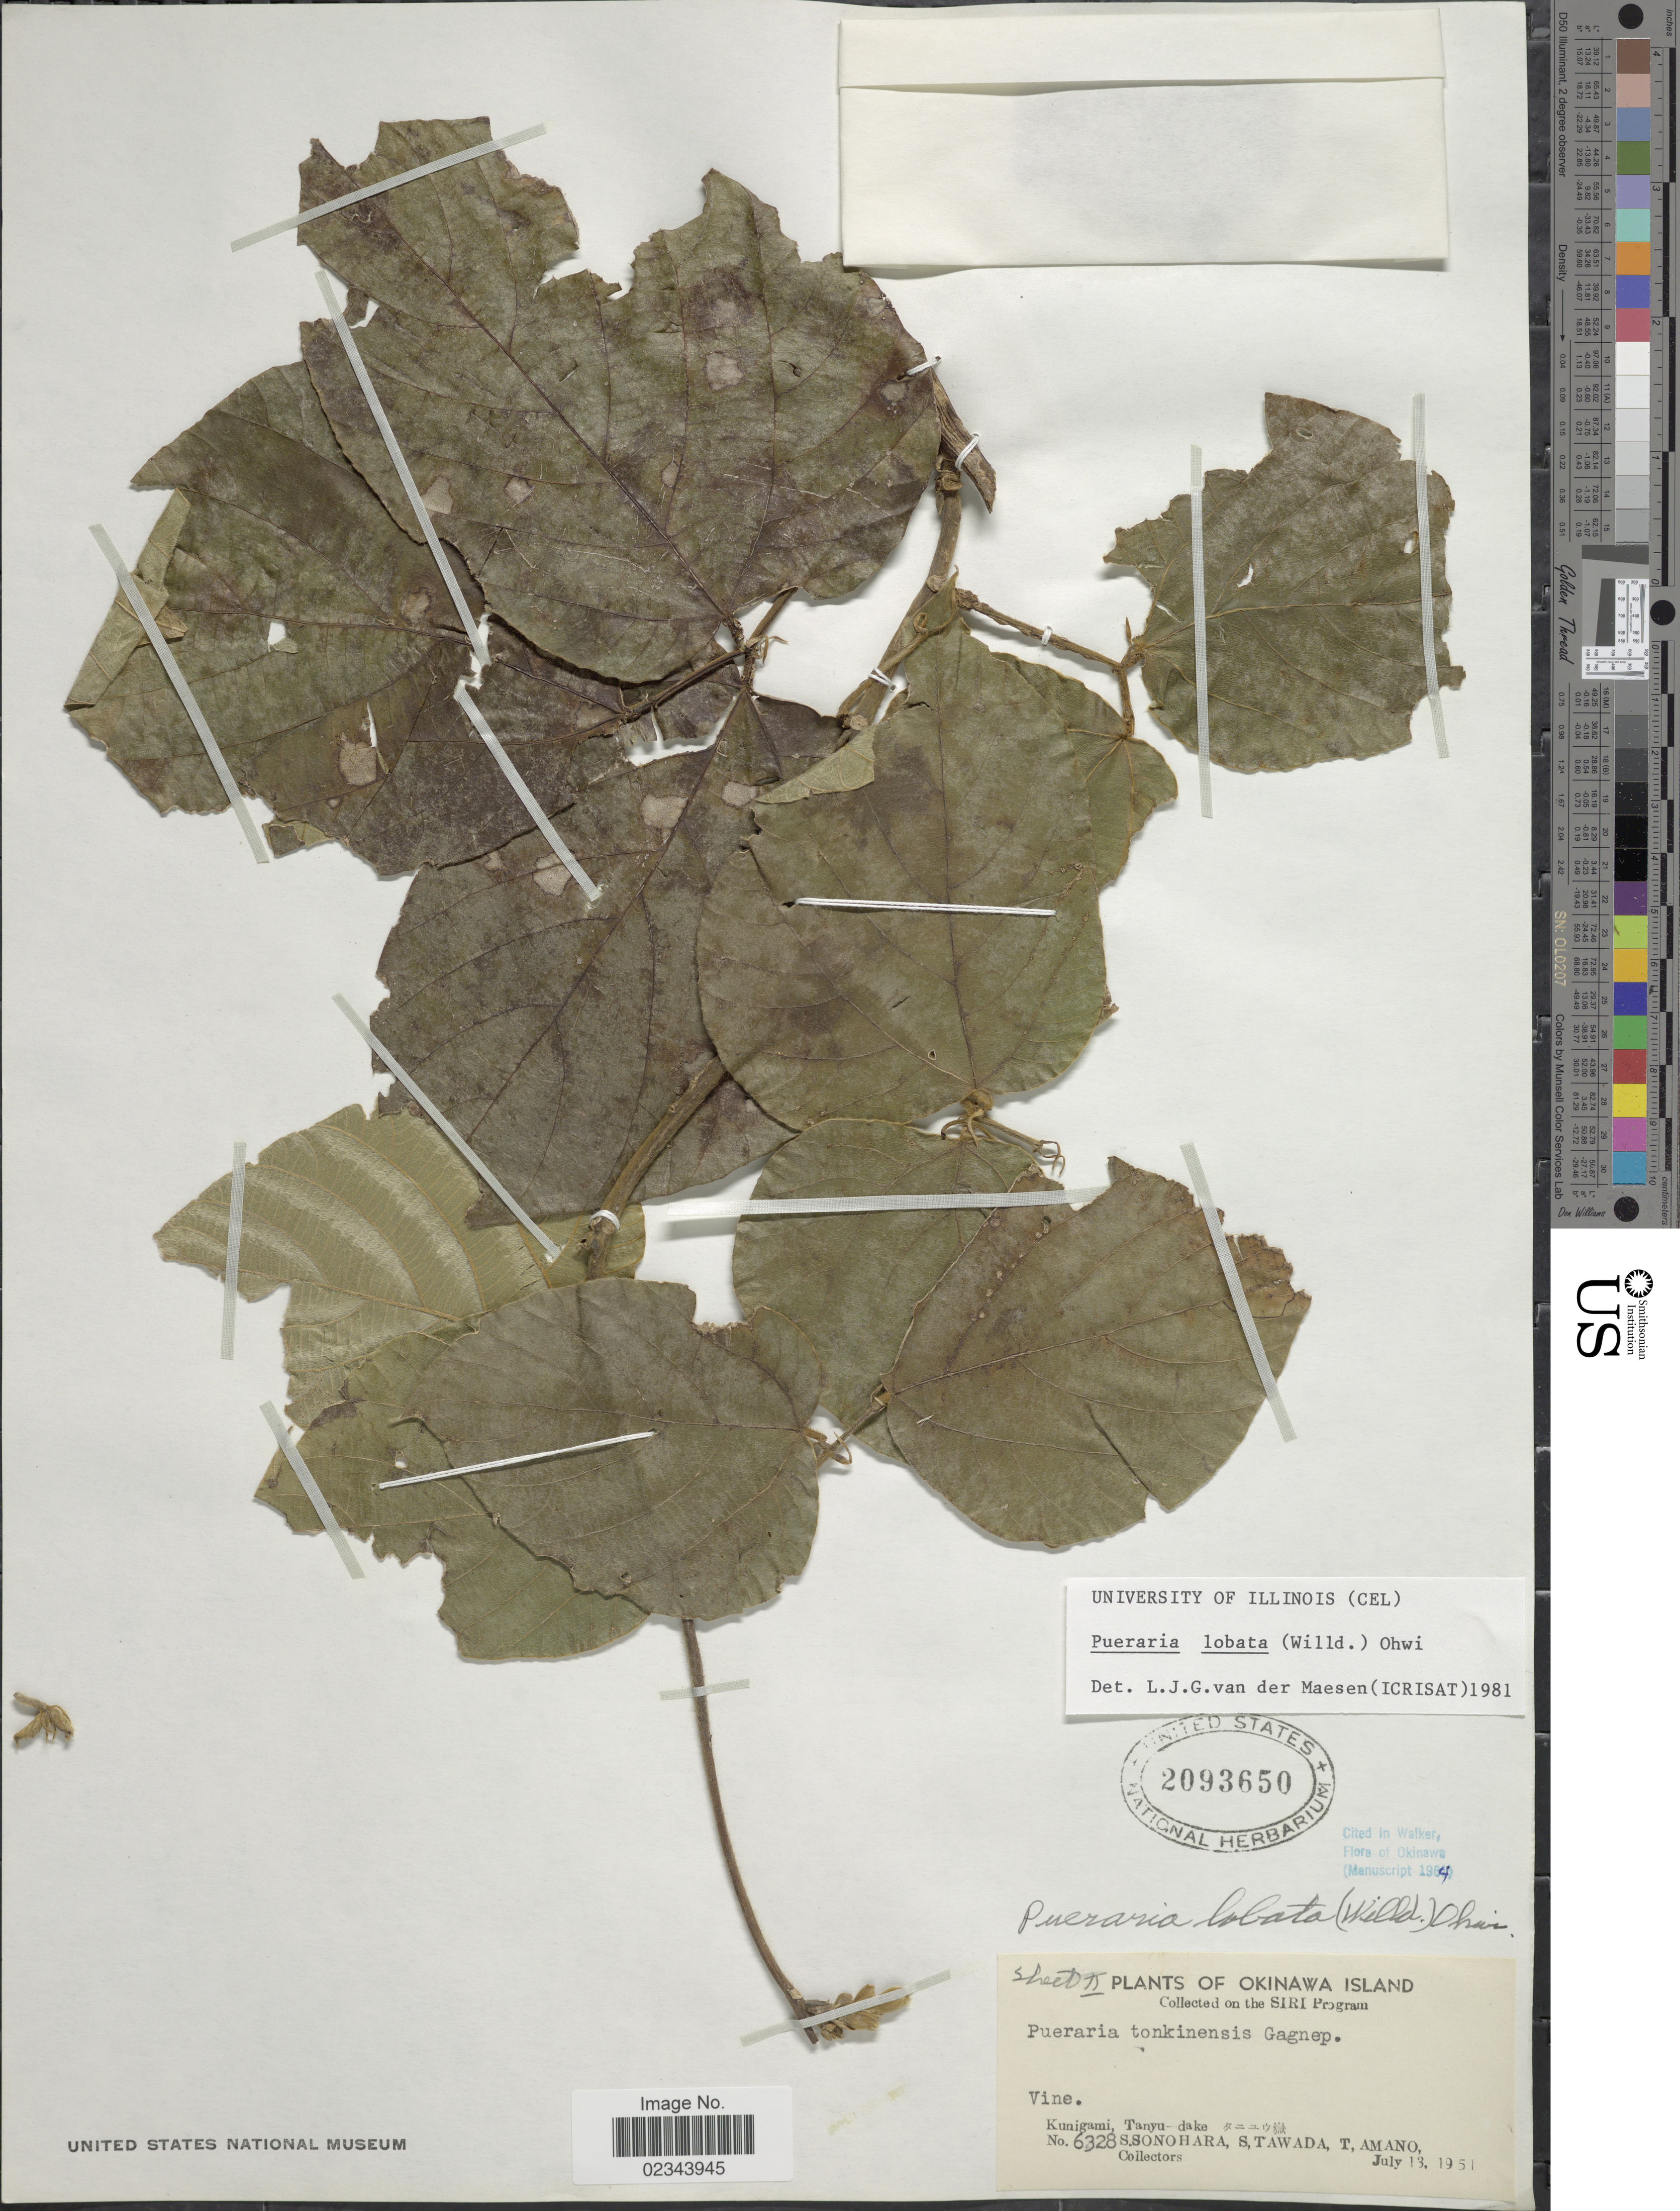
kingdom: Plantae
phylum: Tracheophyta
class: Magnoliopsida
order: Fabales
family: Fabaceae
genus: Pueraria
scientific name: Pueraria lobata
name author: (Willd.) Ohwi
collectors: S. Sonohara, S. Tawada & T. Amano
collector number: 6328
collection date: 1951-07-13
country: Japan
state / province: Okinawa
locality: Kunigami, Tanyu-dake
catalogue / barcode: US 2093650